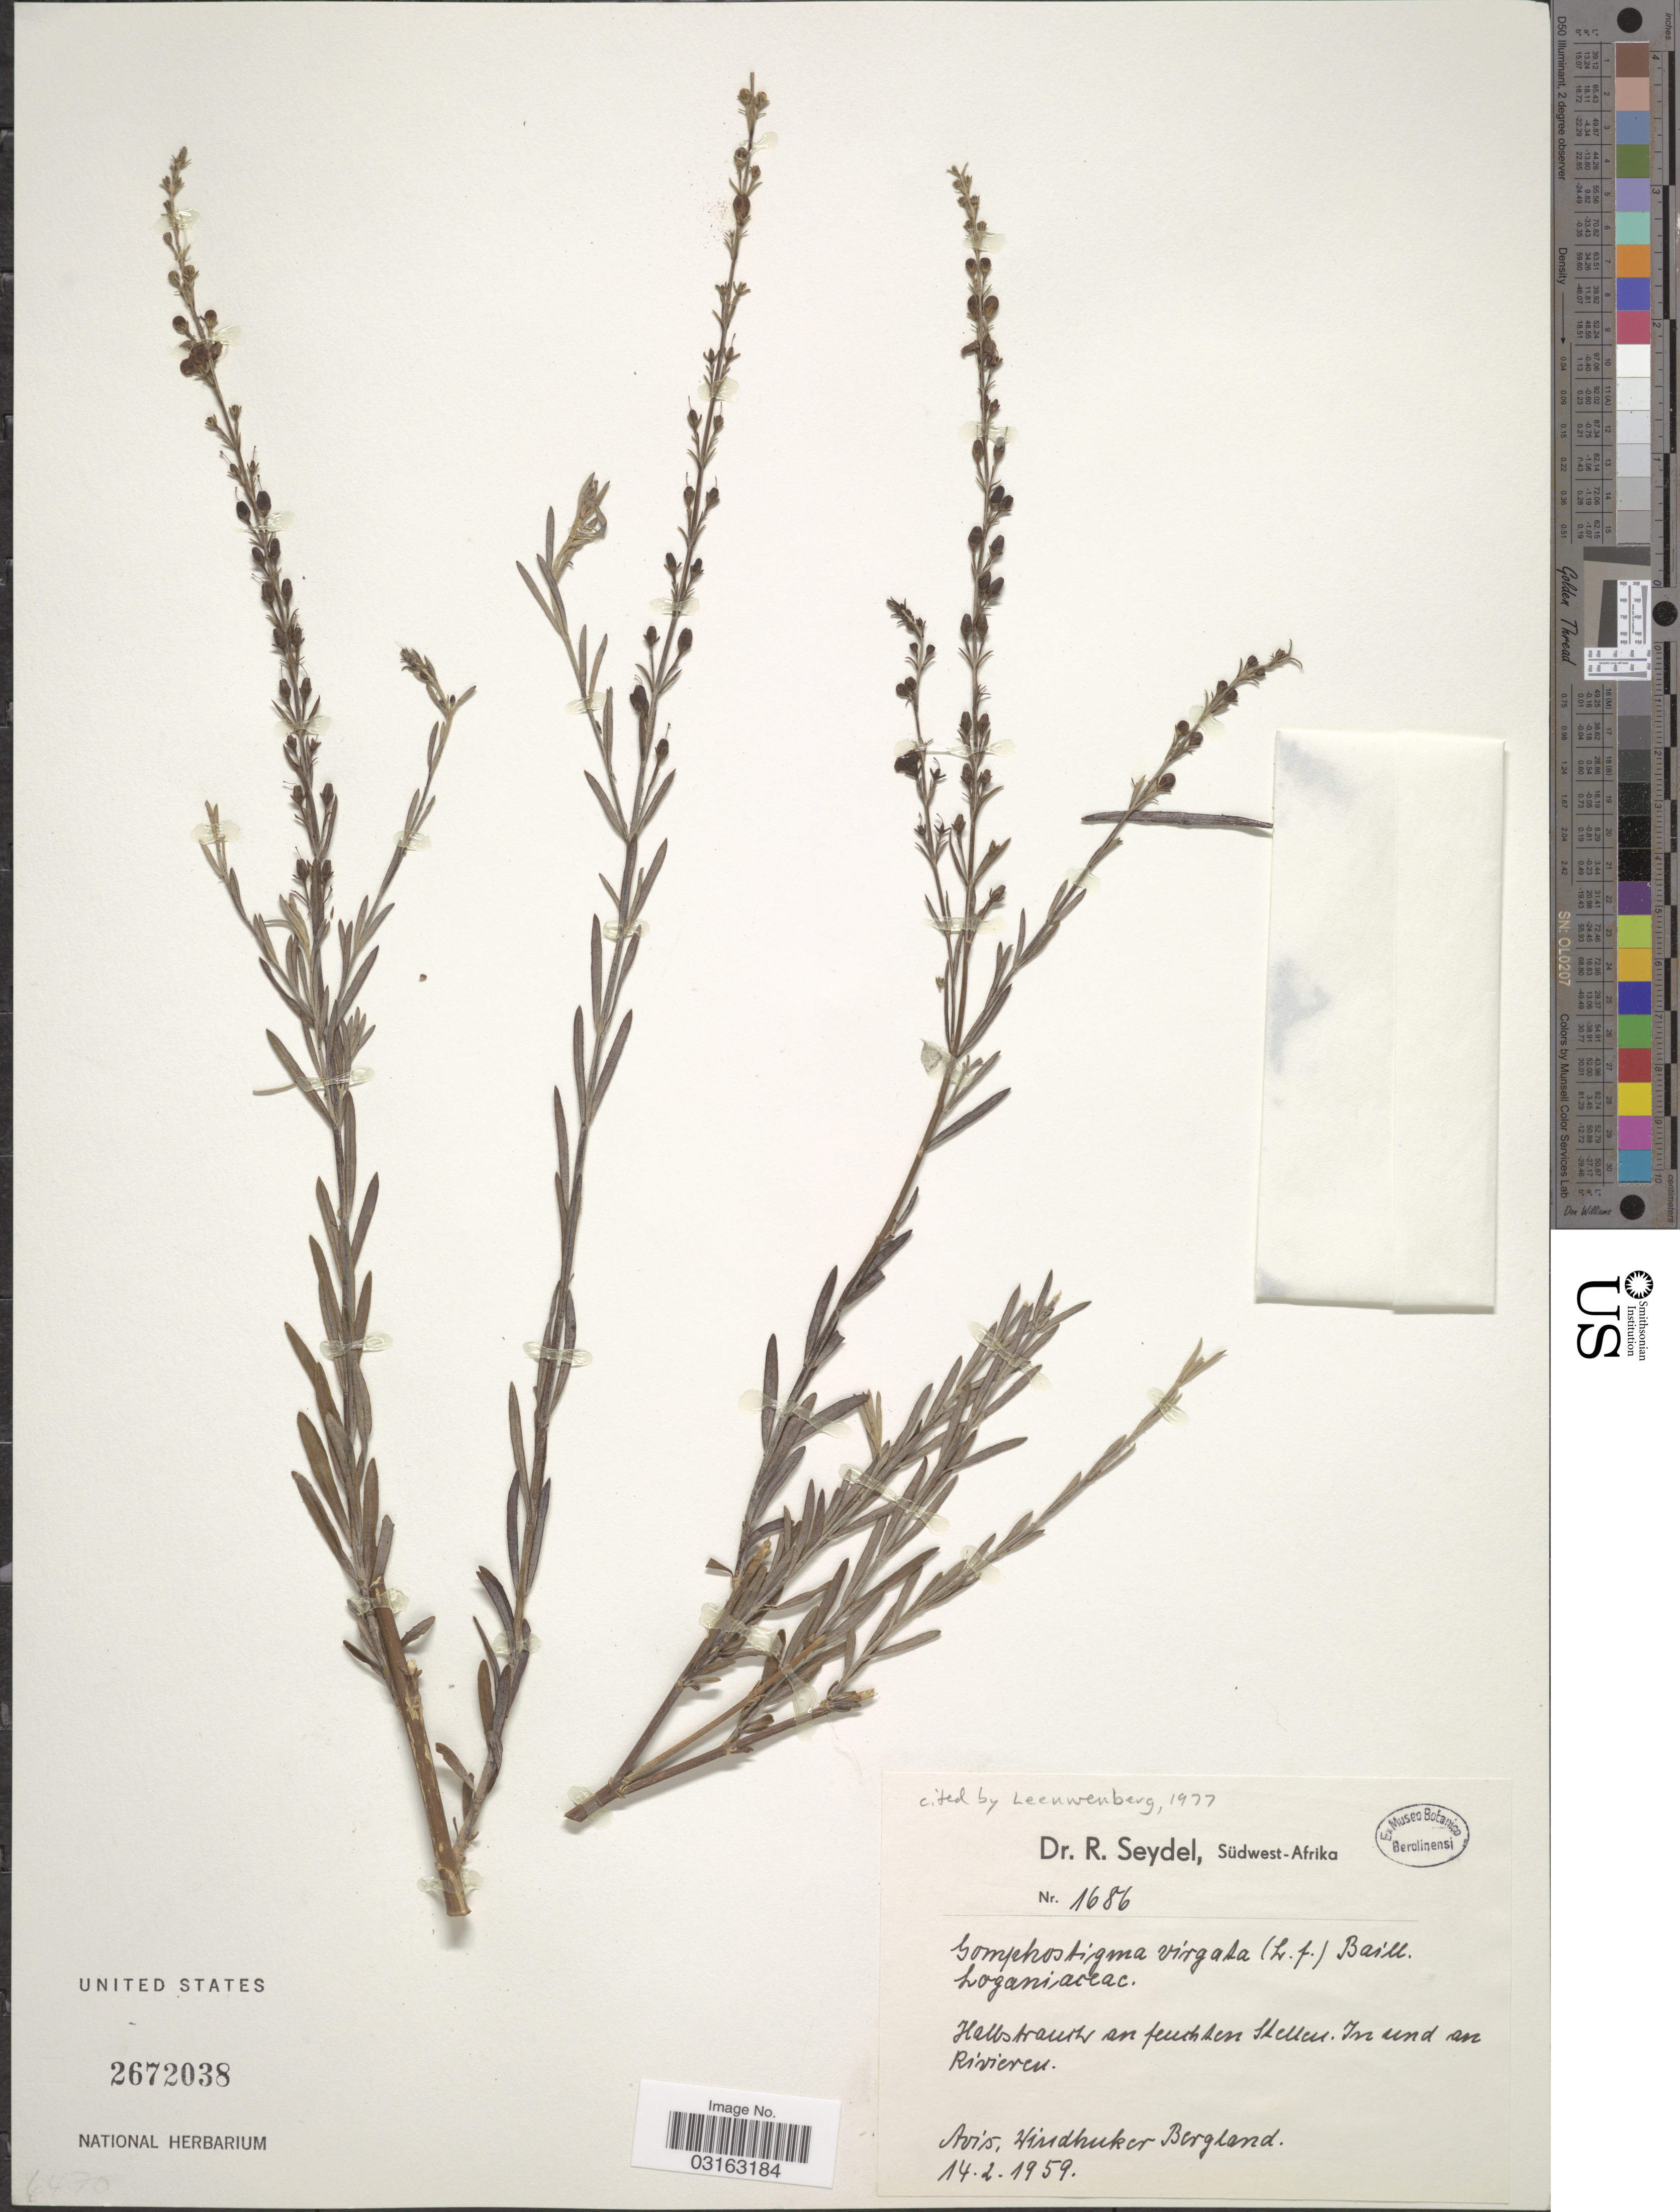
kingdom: Plantae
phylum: Tracheophyta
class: Magnoliopsida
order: Lamiales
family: Scrophulariaceae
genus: Gomphostigma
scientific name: Gomphostigma virgatum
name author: (L. f.) Baill.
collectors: H. Bergland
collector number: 1686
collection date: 1959-02-14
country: Namibia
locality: Südwest-Afrika. Hellstrauth an feuchten Stellen. In und en Rivieren.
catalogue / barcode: US 2672038